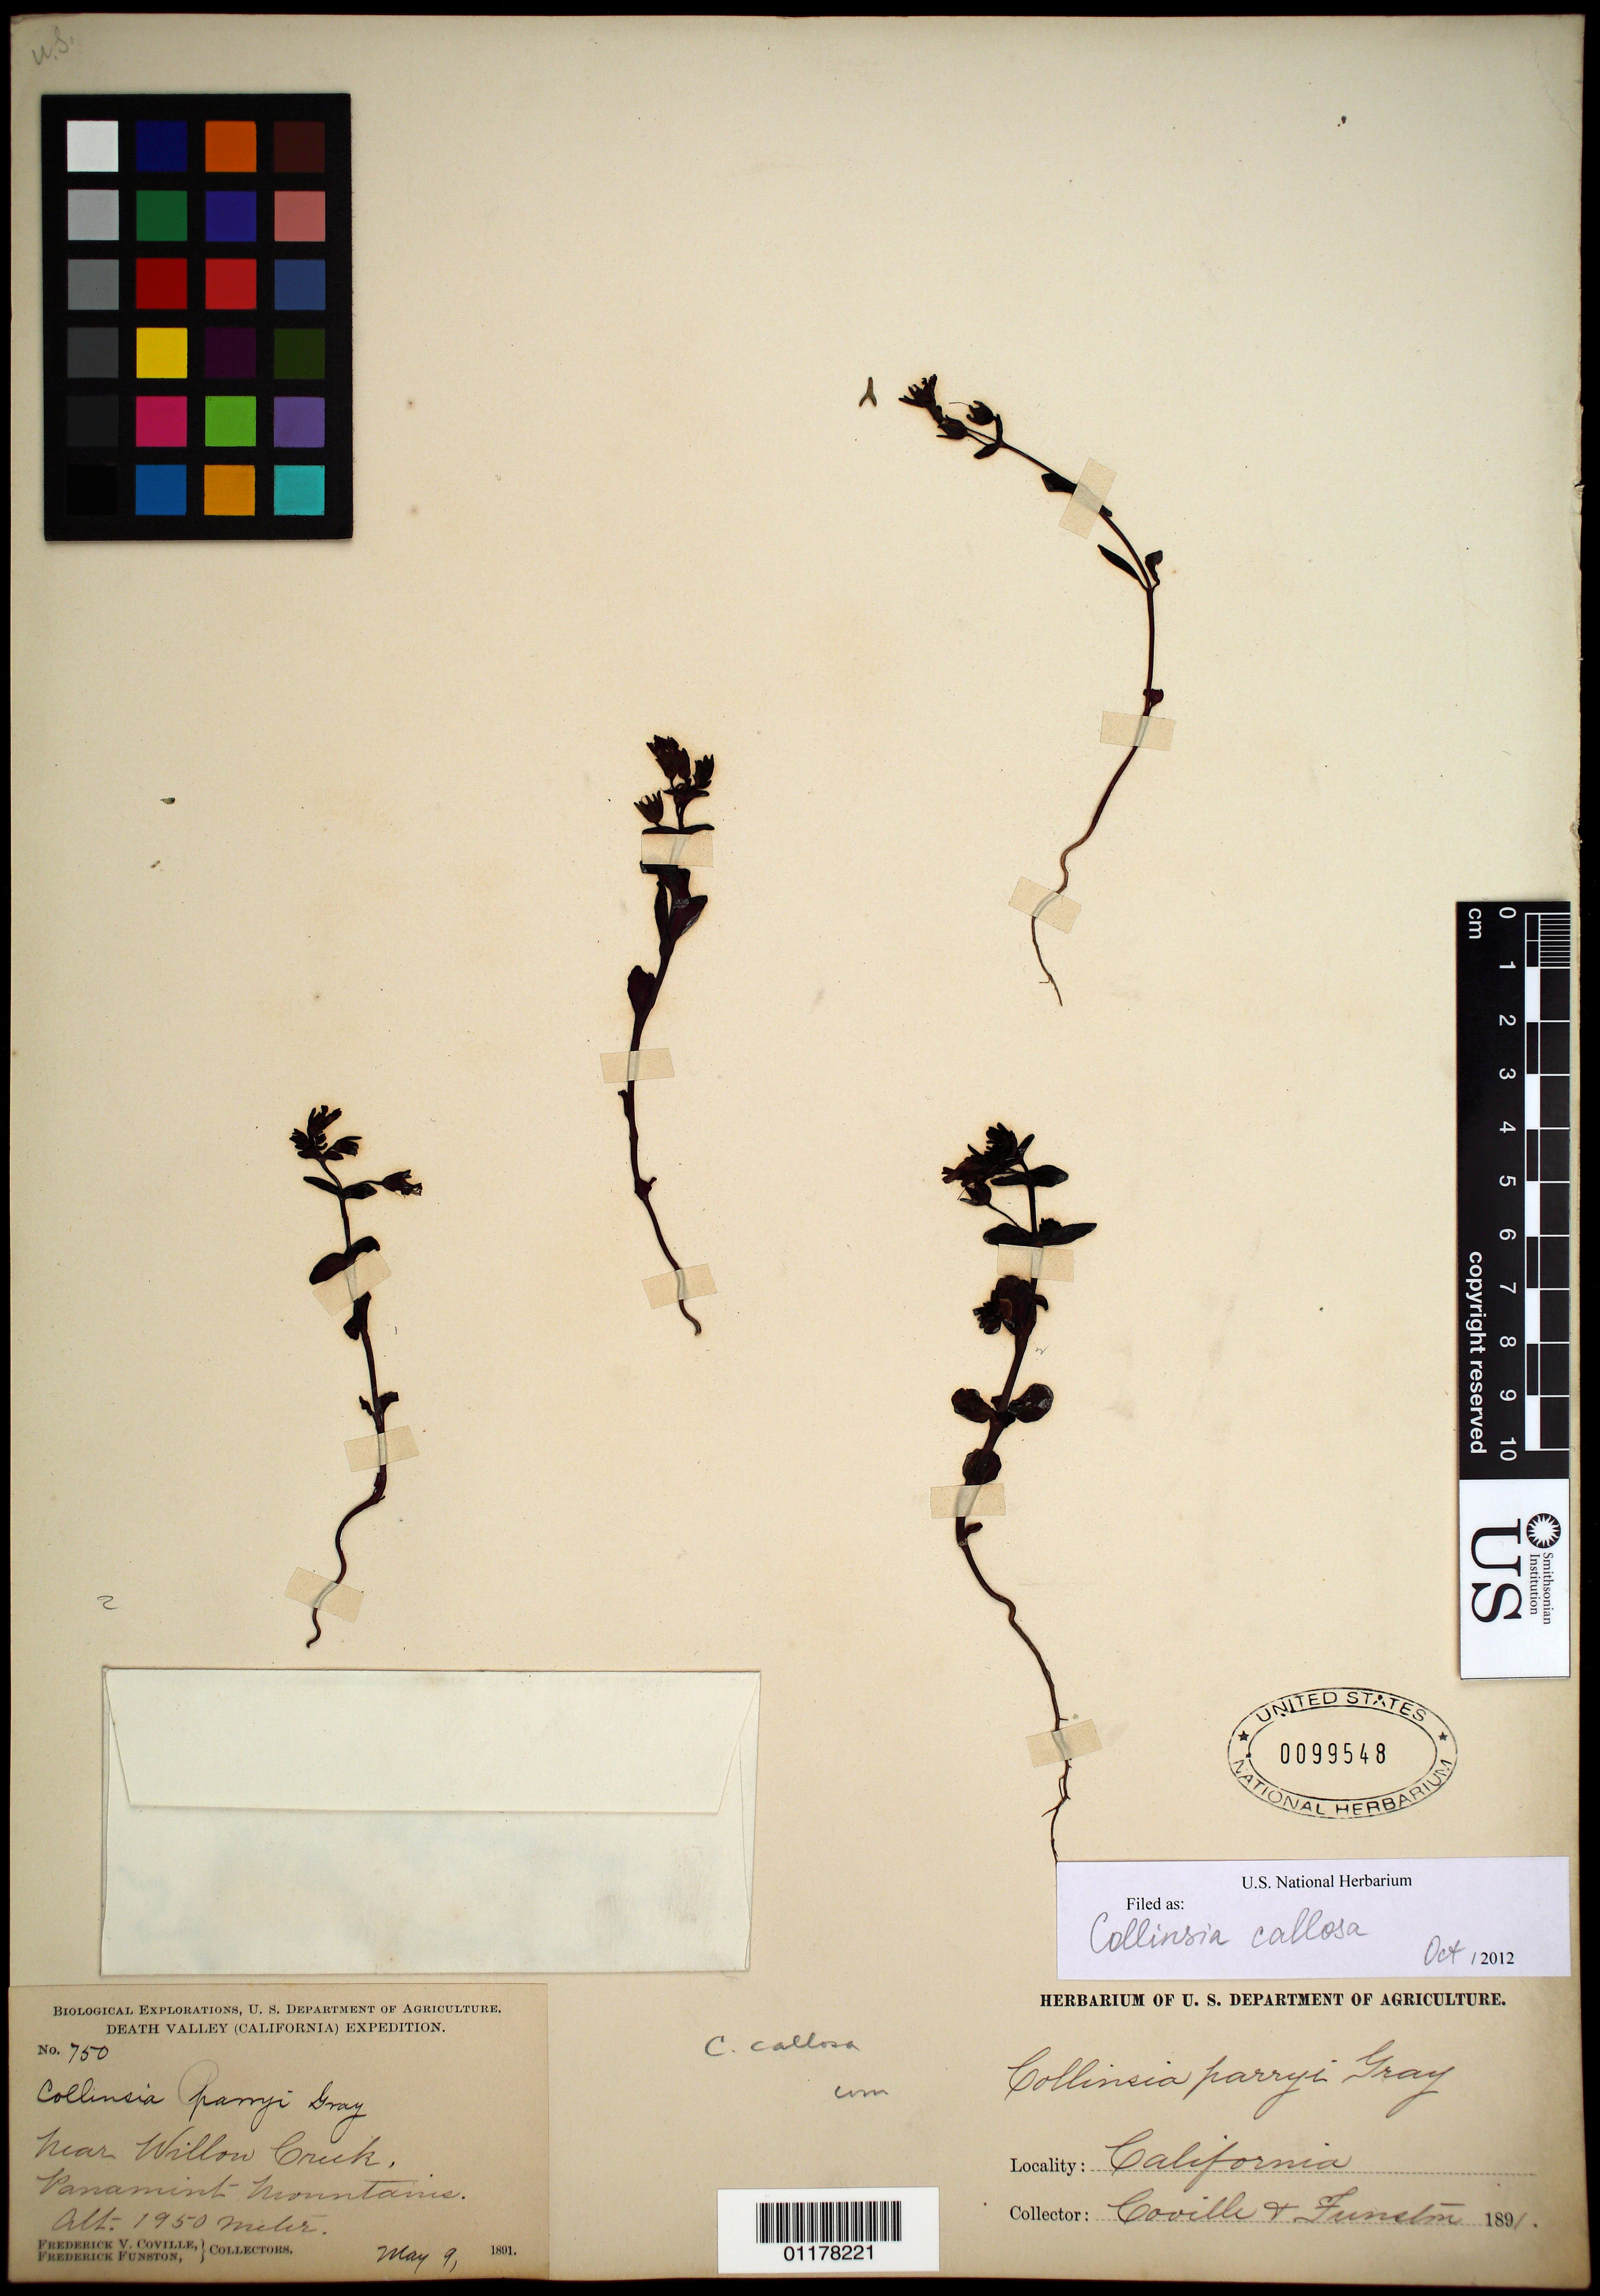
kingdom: Plantae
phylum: Tracheophyta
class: Magnoliopsida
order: Lamiales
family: Plantaginaceae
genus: Collinsia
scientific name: Collinsia callosa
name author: Parish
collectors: F. V. Coville & F. Funston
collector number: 750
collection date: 1891-05-09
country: United States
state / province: California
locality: near Willow Creek, Panamint Mountains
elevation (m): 1950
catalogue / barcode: US 99548